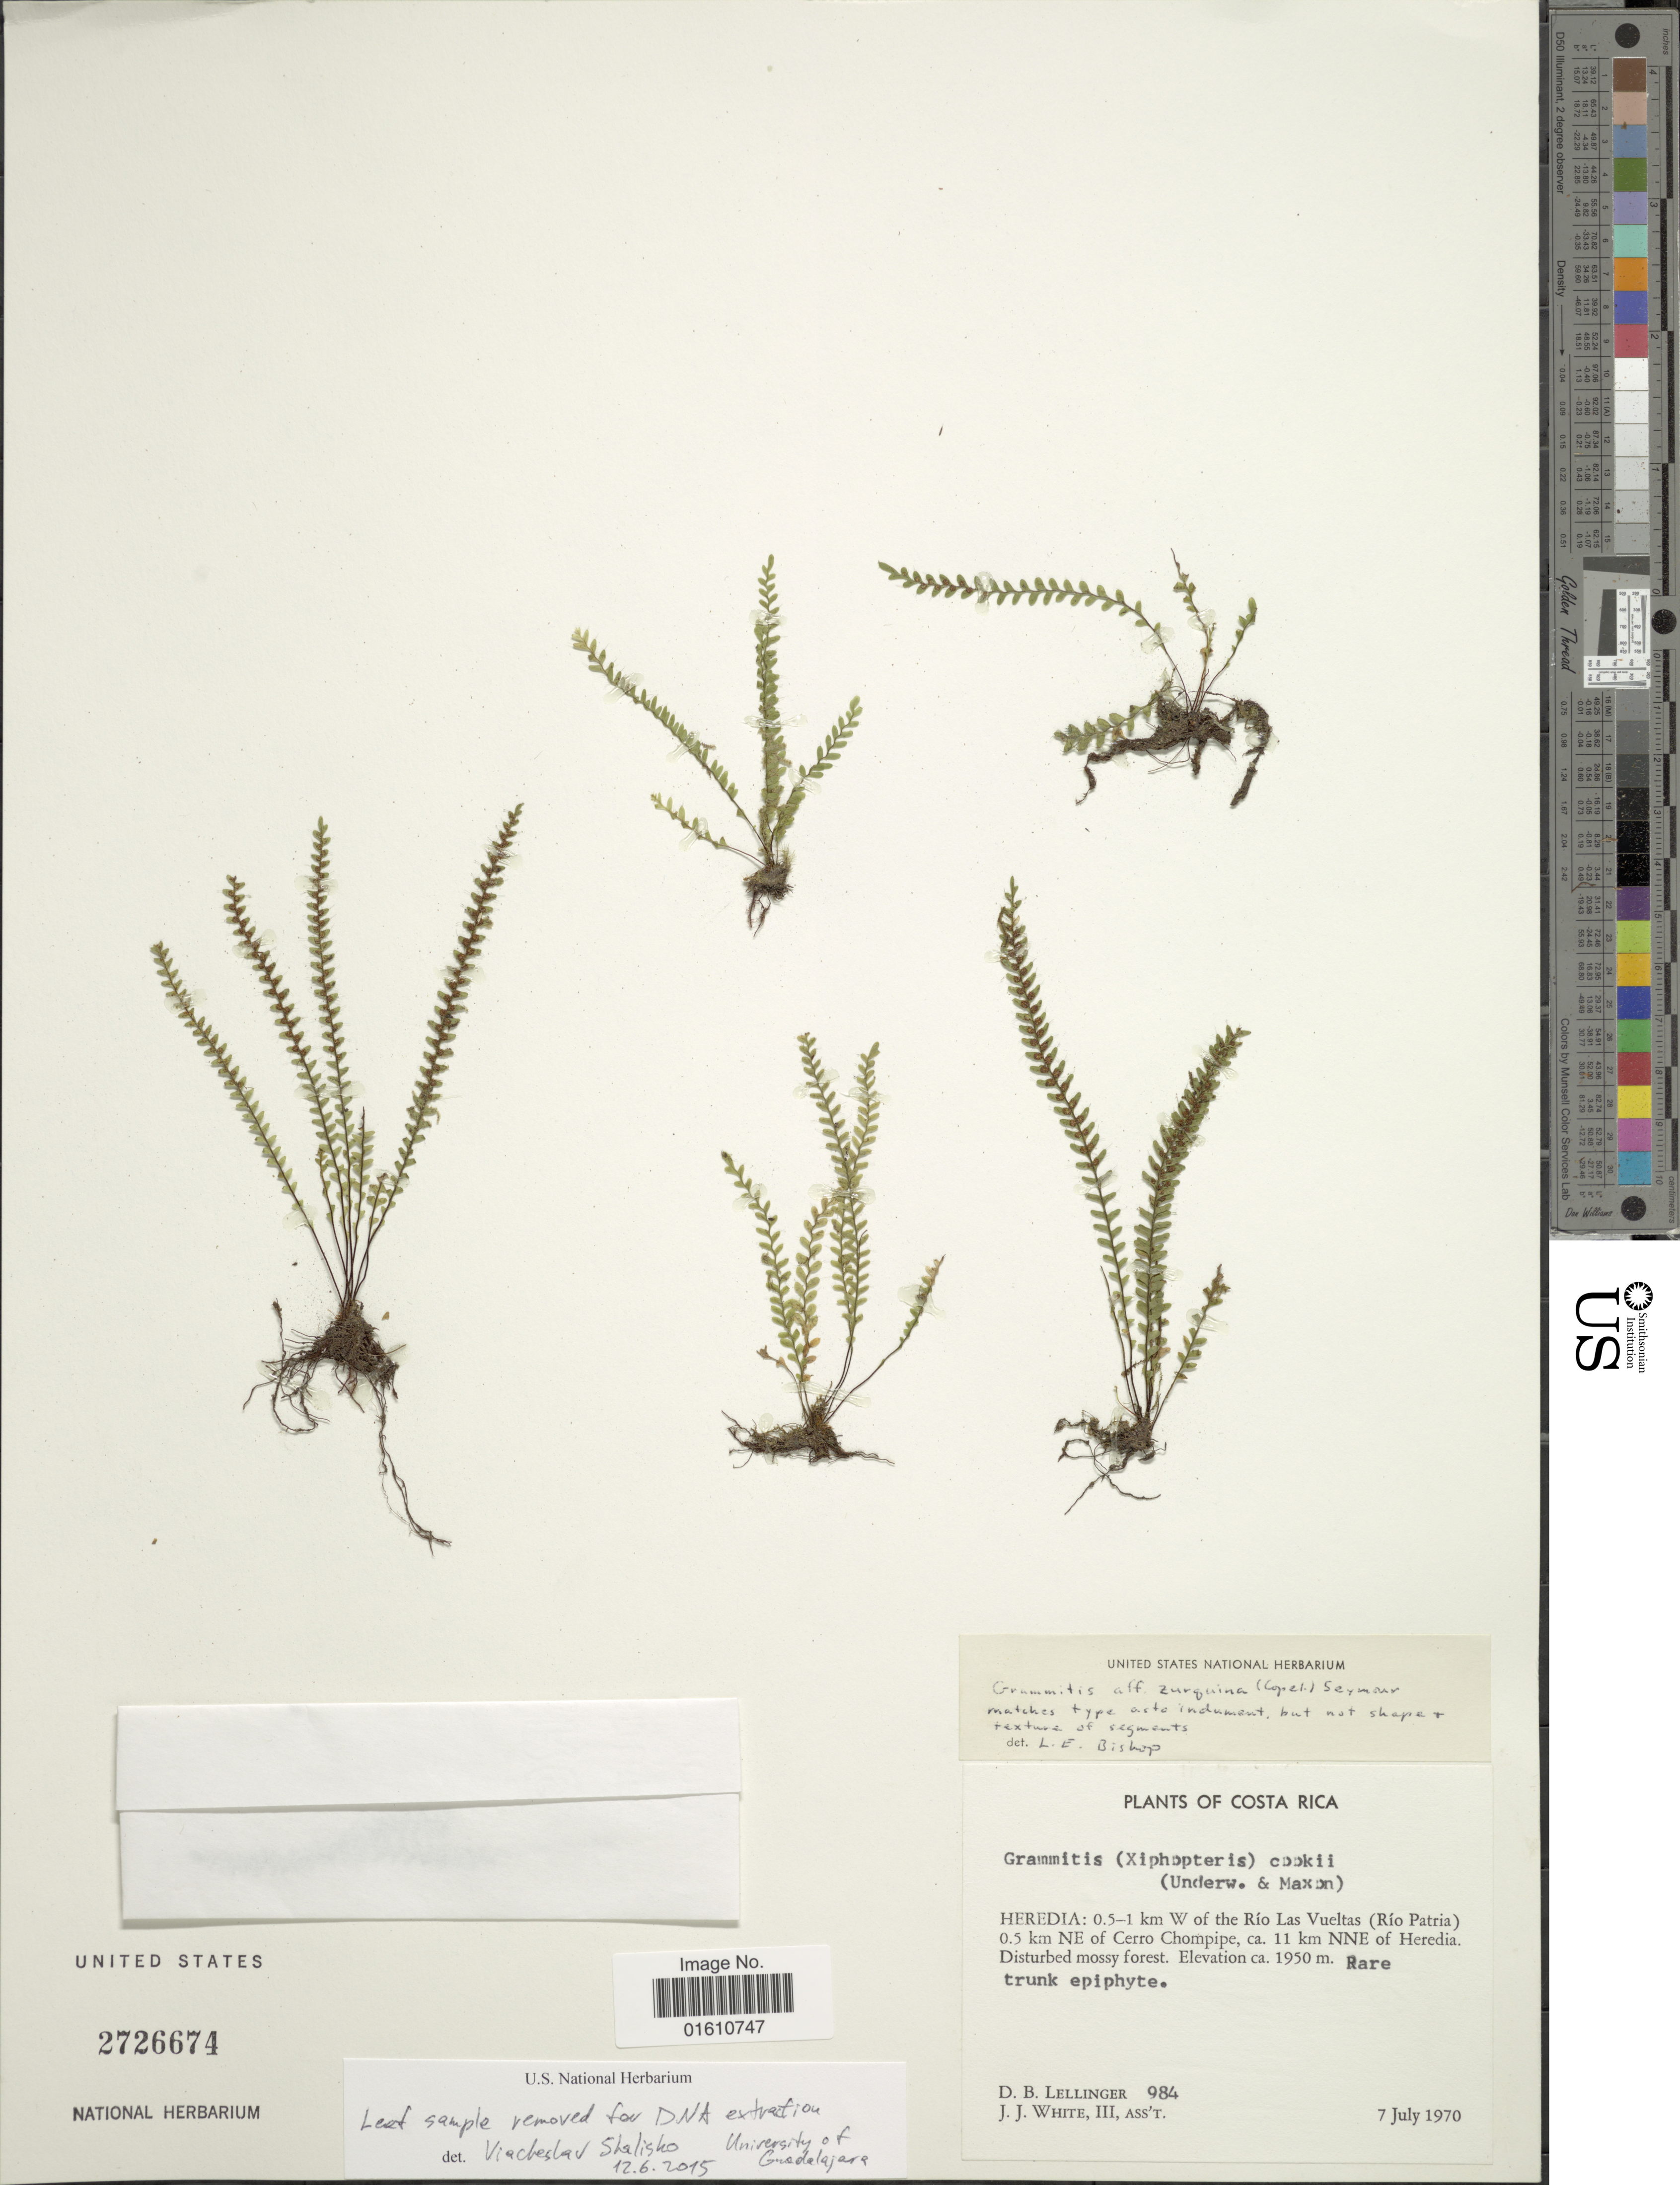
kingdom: Plantae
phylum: Tracheophyta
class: Polypodiopsida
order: Polypodiales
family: Polypodiaceae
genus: Moranopteris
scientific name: Moranopteris zurquina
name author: (Copel.) R. Y. Hirai & J. Prado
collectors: D. B. Lellinger & J. J. White III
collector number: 984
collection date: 1970-07-07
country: Costa Rica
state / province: Heredia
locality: Heredia: 0,5-1 km w of the Rio Las Vueltas (Rio Patria) 0.5 km NE of Cerro Chompipe, ca 11 km NNE of Heredia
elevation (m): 1950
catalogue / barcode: US 2726674